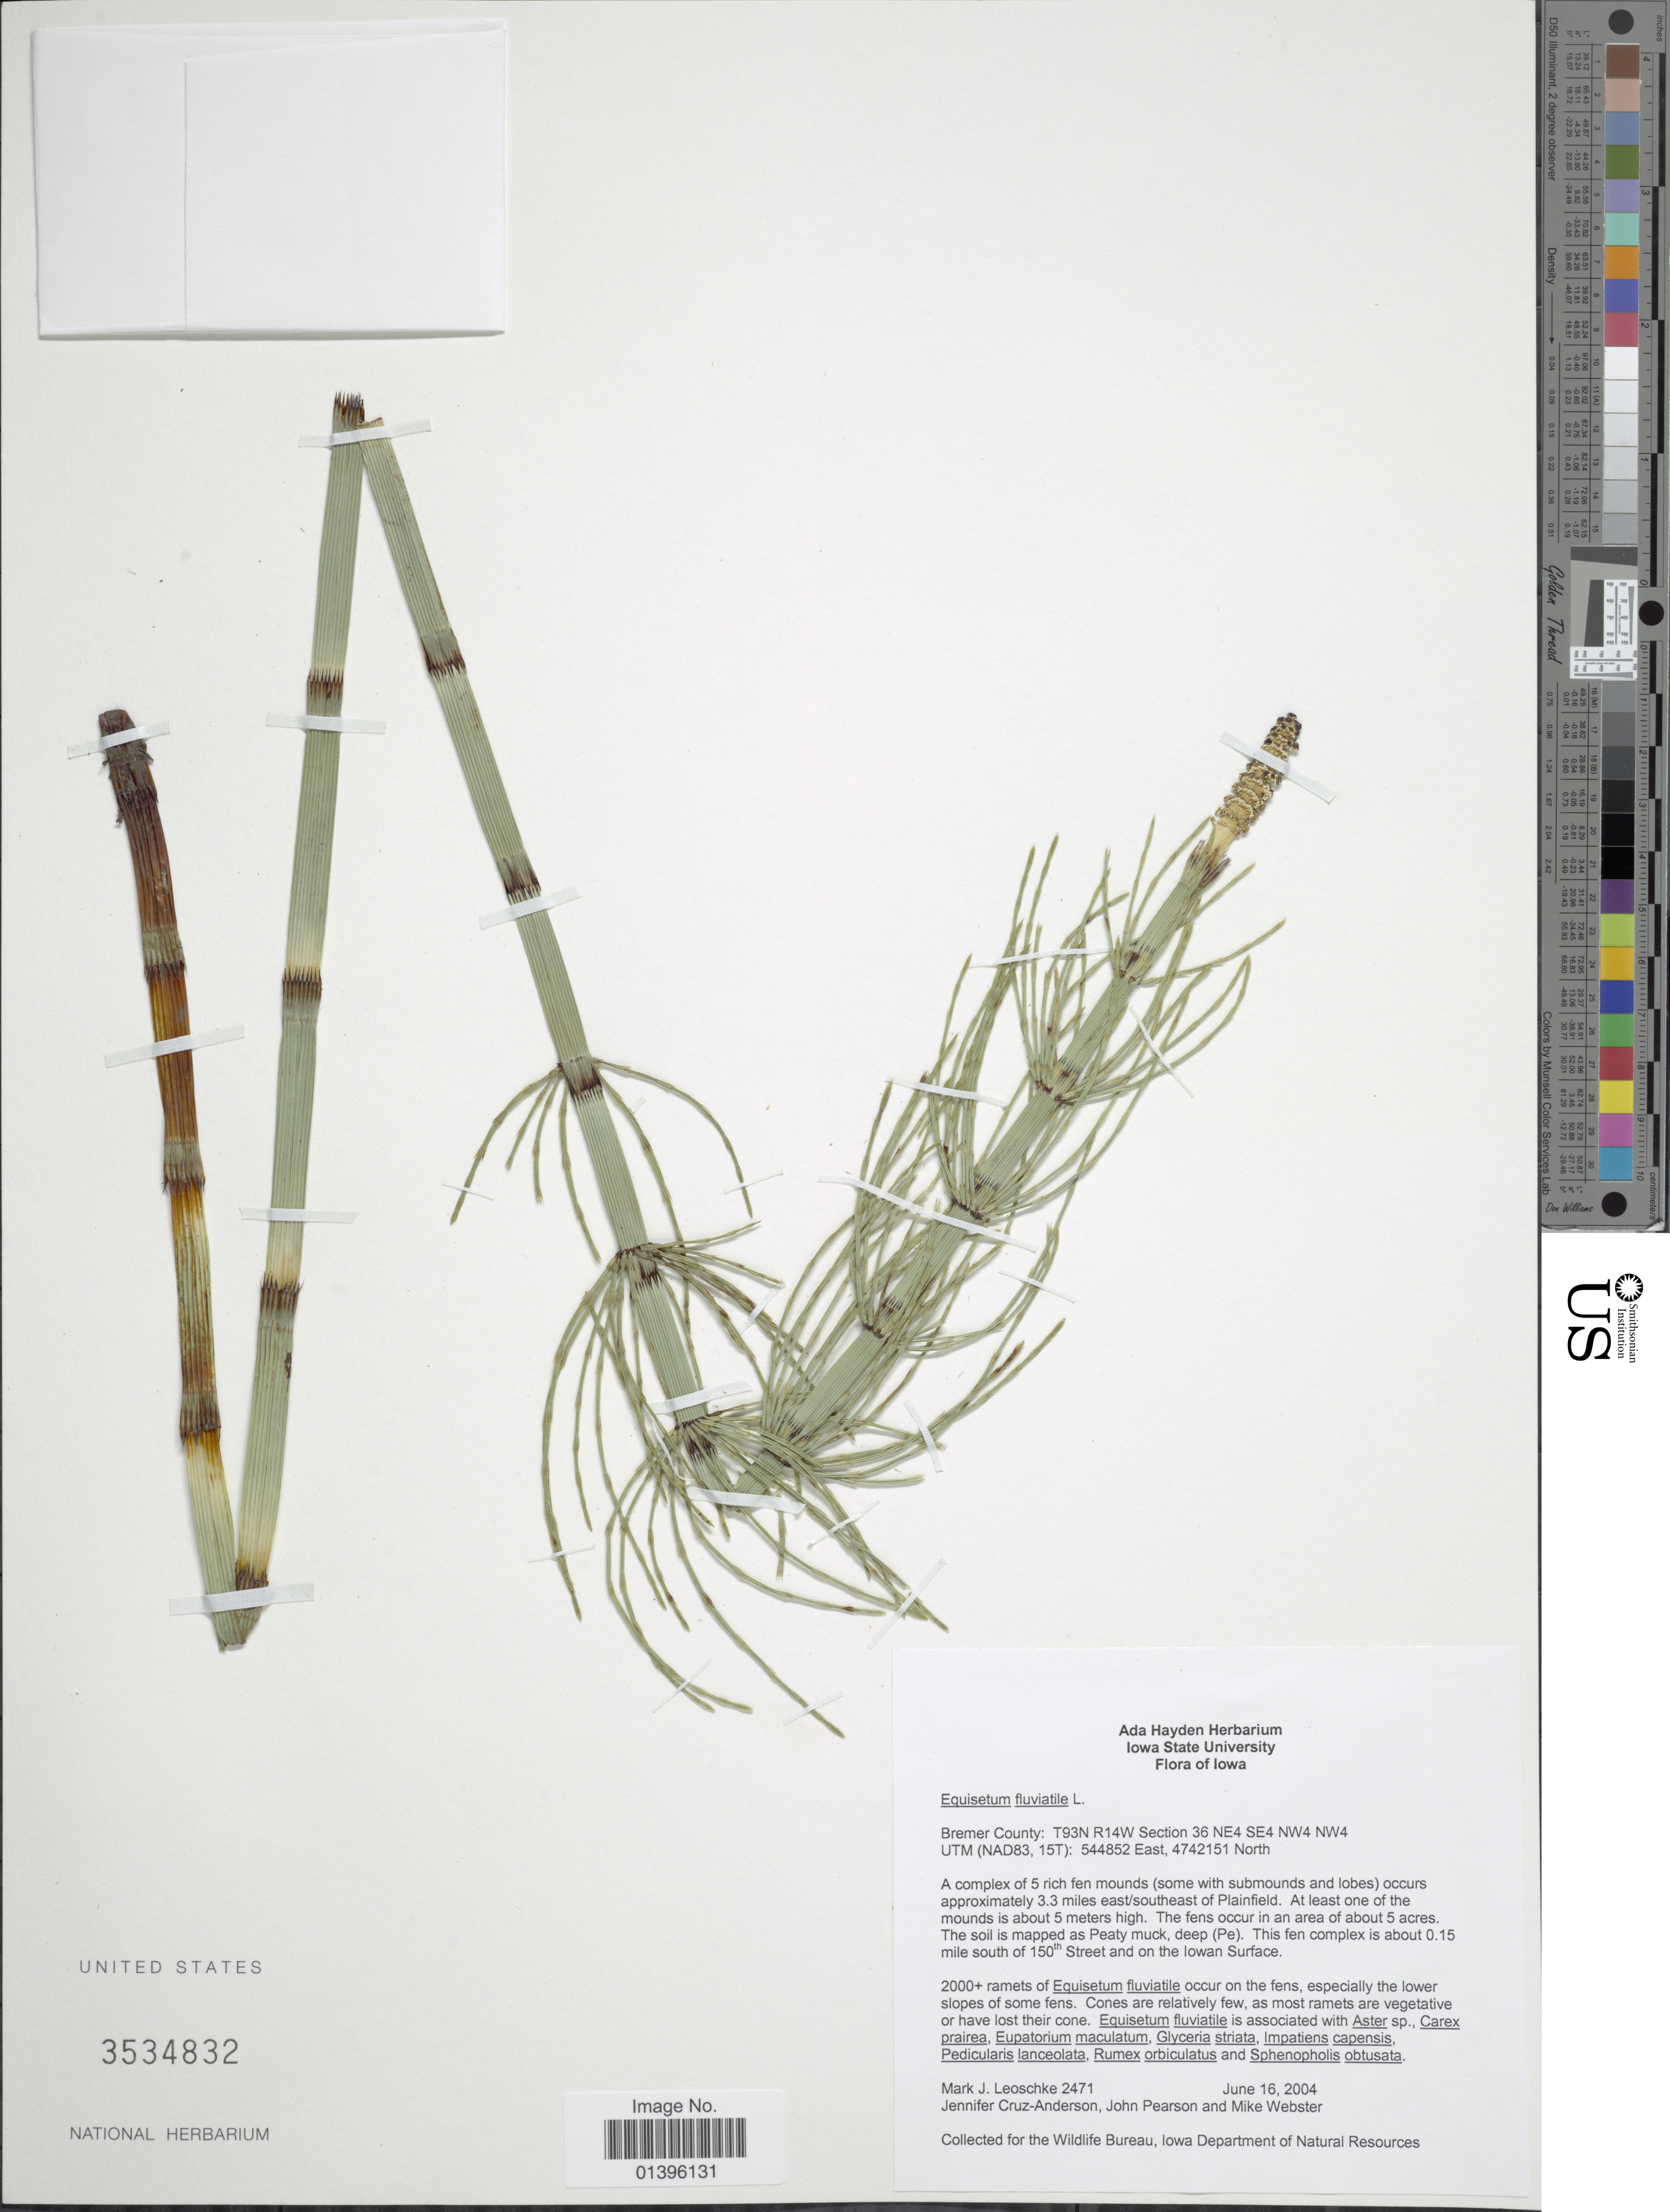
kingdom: Plantae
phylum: Tracheophyta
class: Polypodiopsida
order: Equisetales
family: Equisetaceae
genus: Equisetum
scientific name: Equisetum fluviatile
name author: L.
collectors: M. J. Leoschke, J. Cruz-Anderson, J. B. Pearson & M. Webster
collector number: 2471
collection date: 2004-06-16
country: United States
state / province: Iowa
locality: Bremer County: T93N R14W Section 36 NE4 SE4 NW4 NW4 UTM (NAD83, 15T): 544852 East, 4742151 North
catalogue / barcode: US 3534832